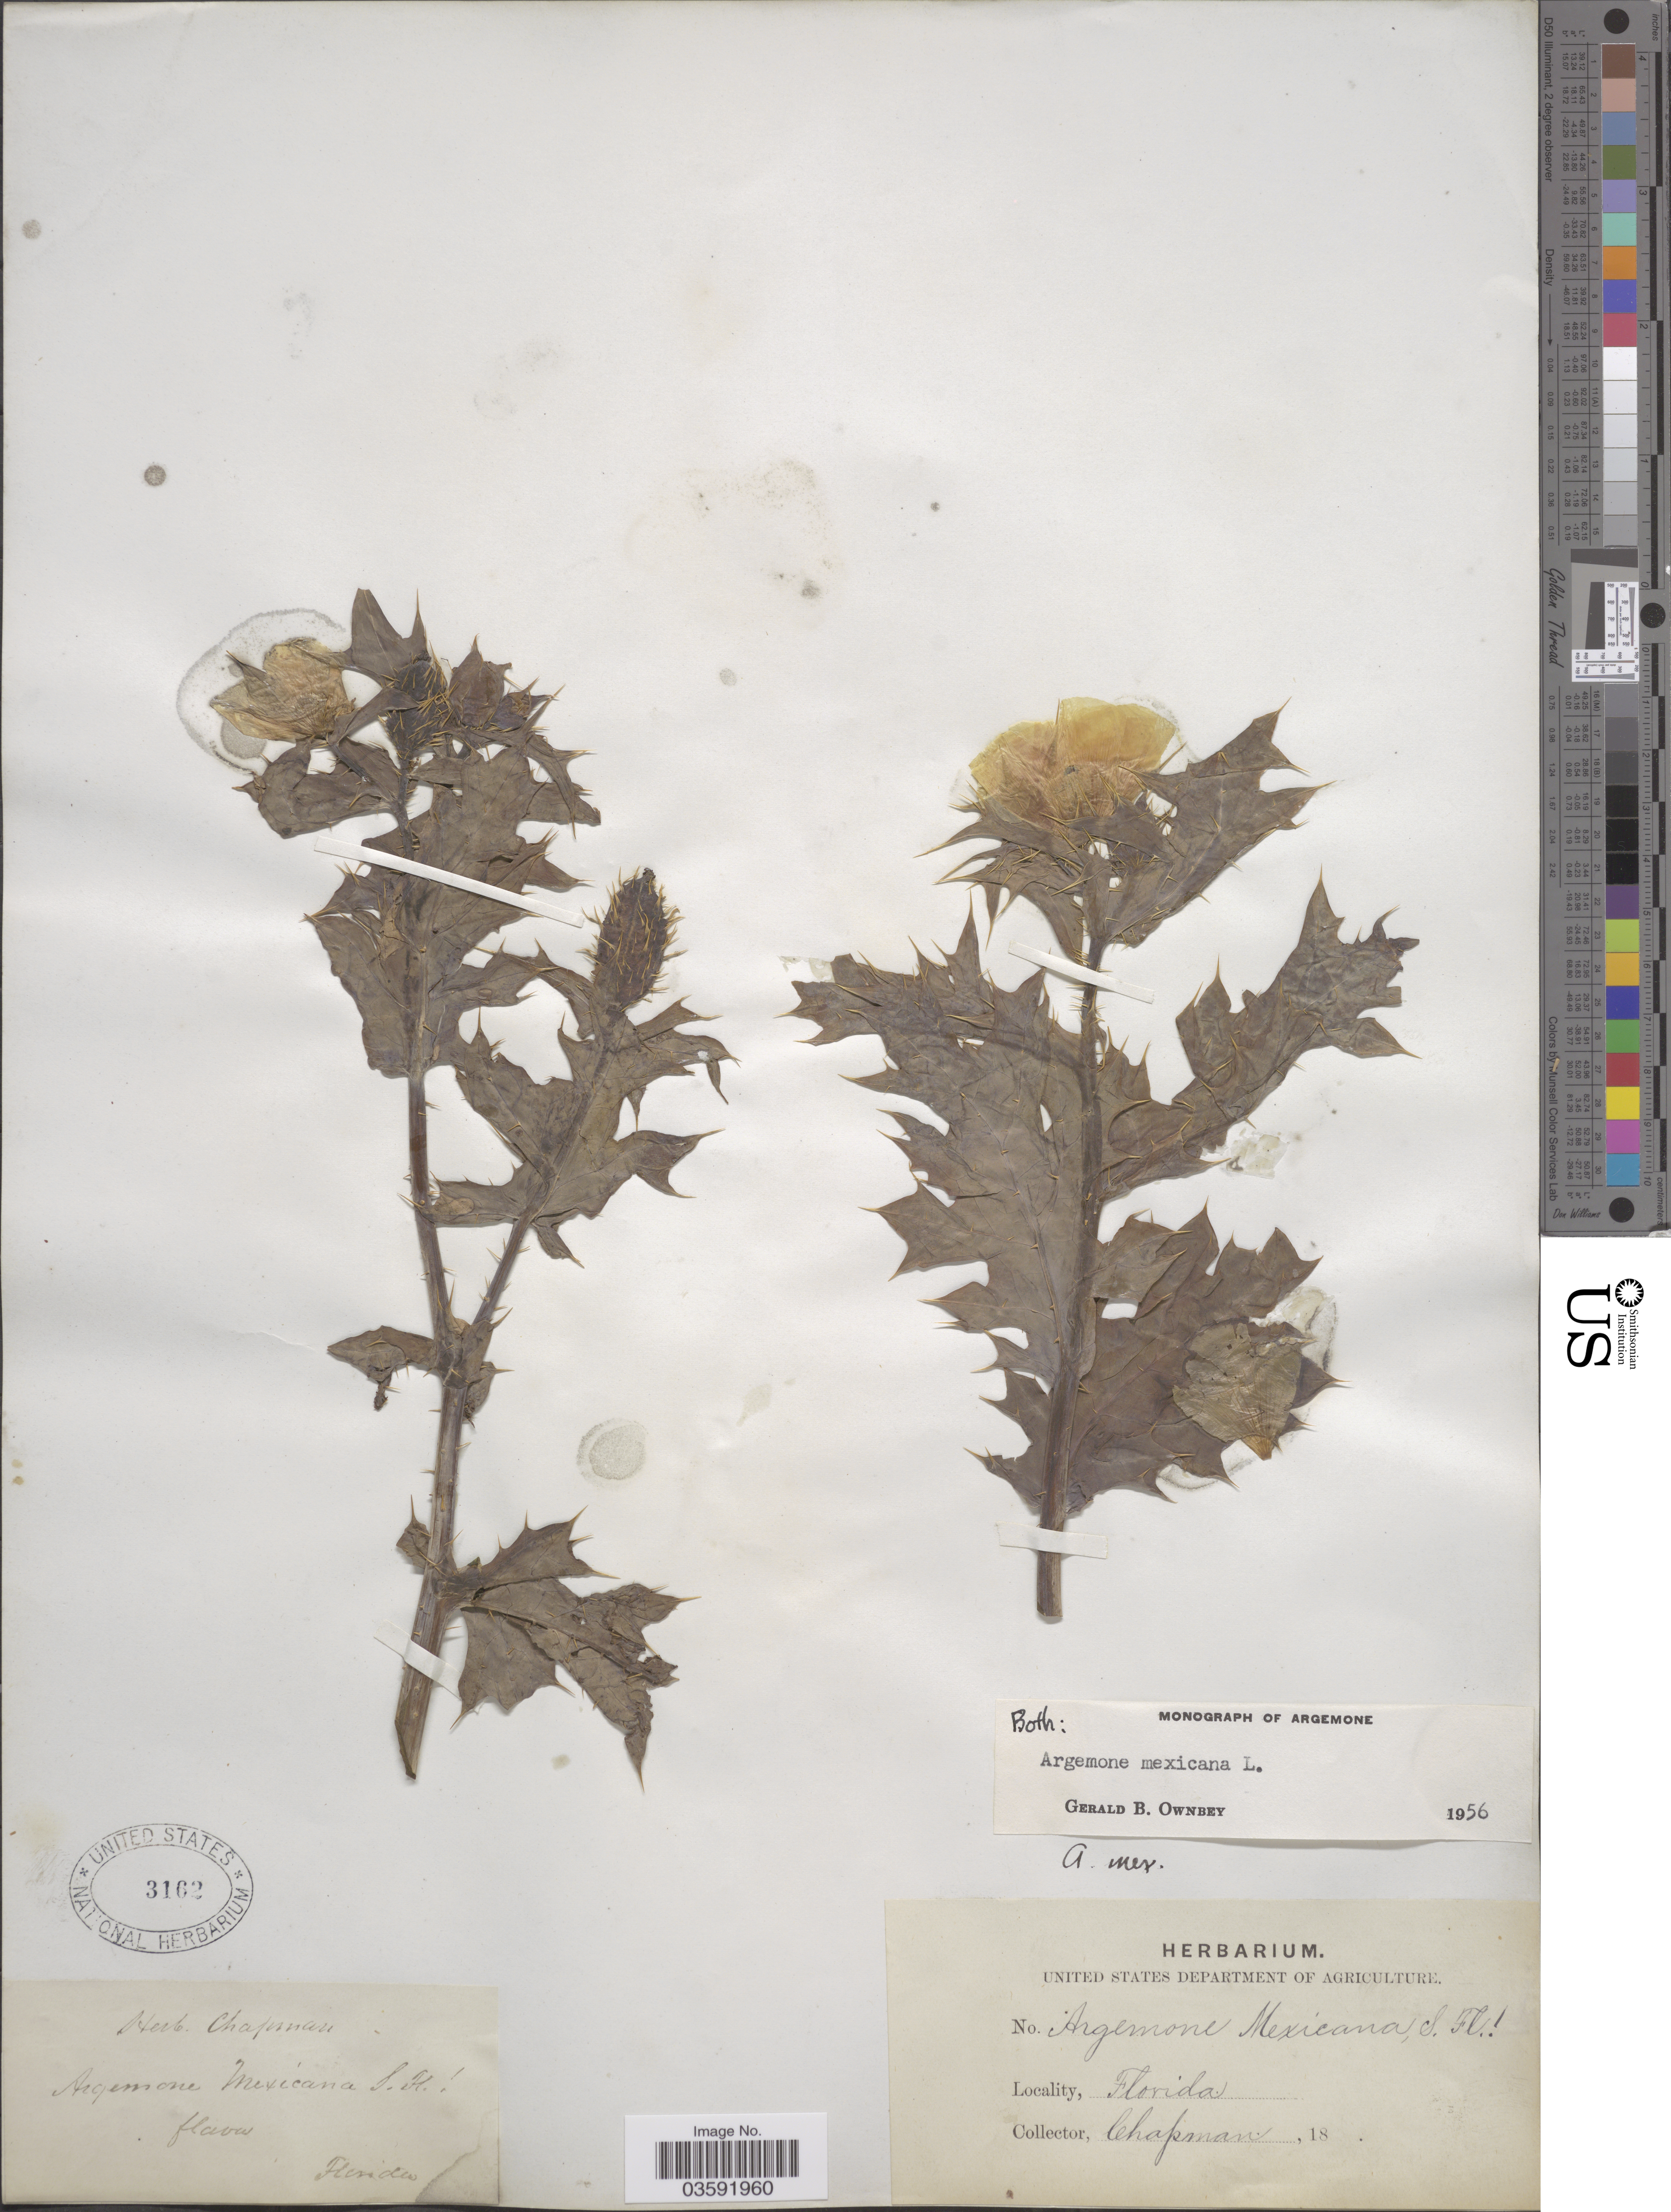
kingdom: Plantae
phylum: Tracheophyta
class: Magnoliopsida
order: Ranunculales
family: Papaveraceae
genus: Argemone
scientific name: Argemone mexicana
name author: L.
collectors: A. Chapman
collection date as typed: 18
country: United States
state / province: Florida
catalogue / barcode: US 3162